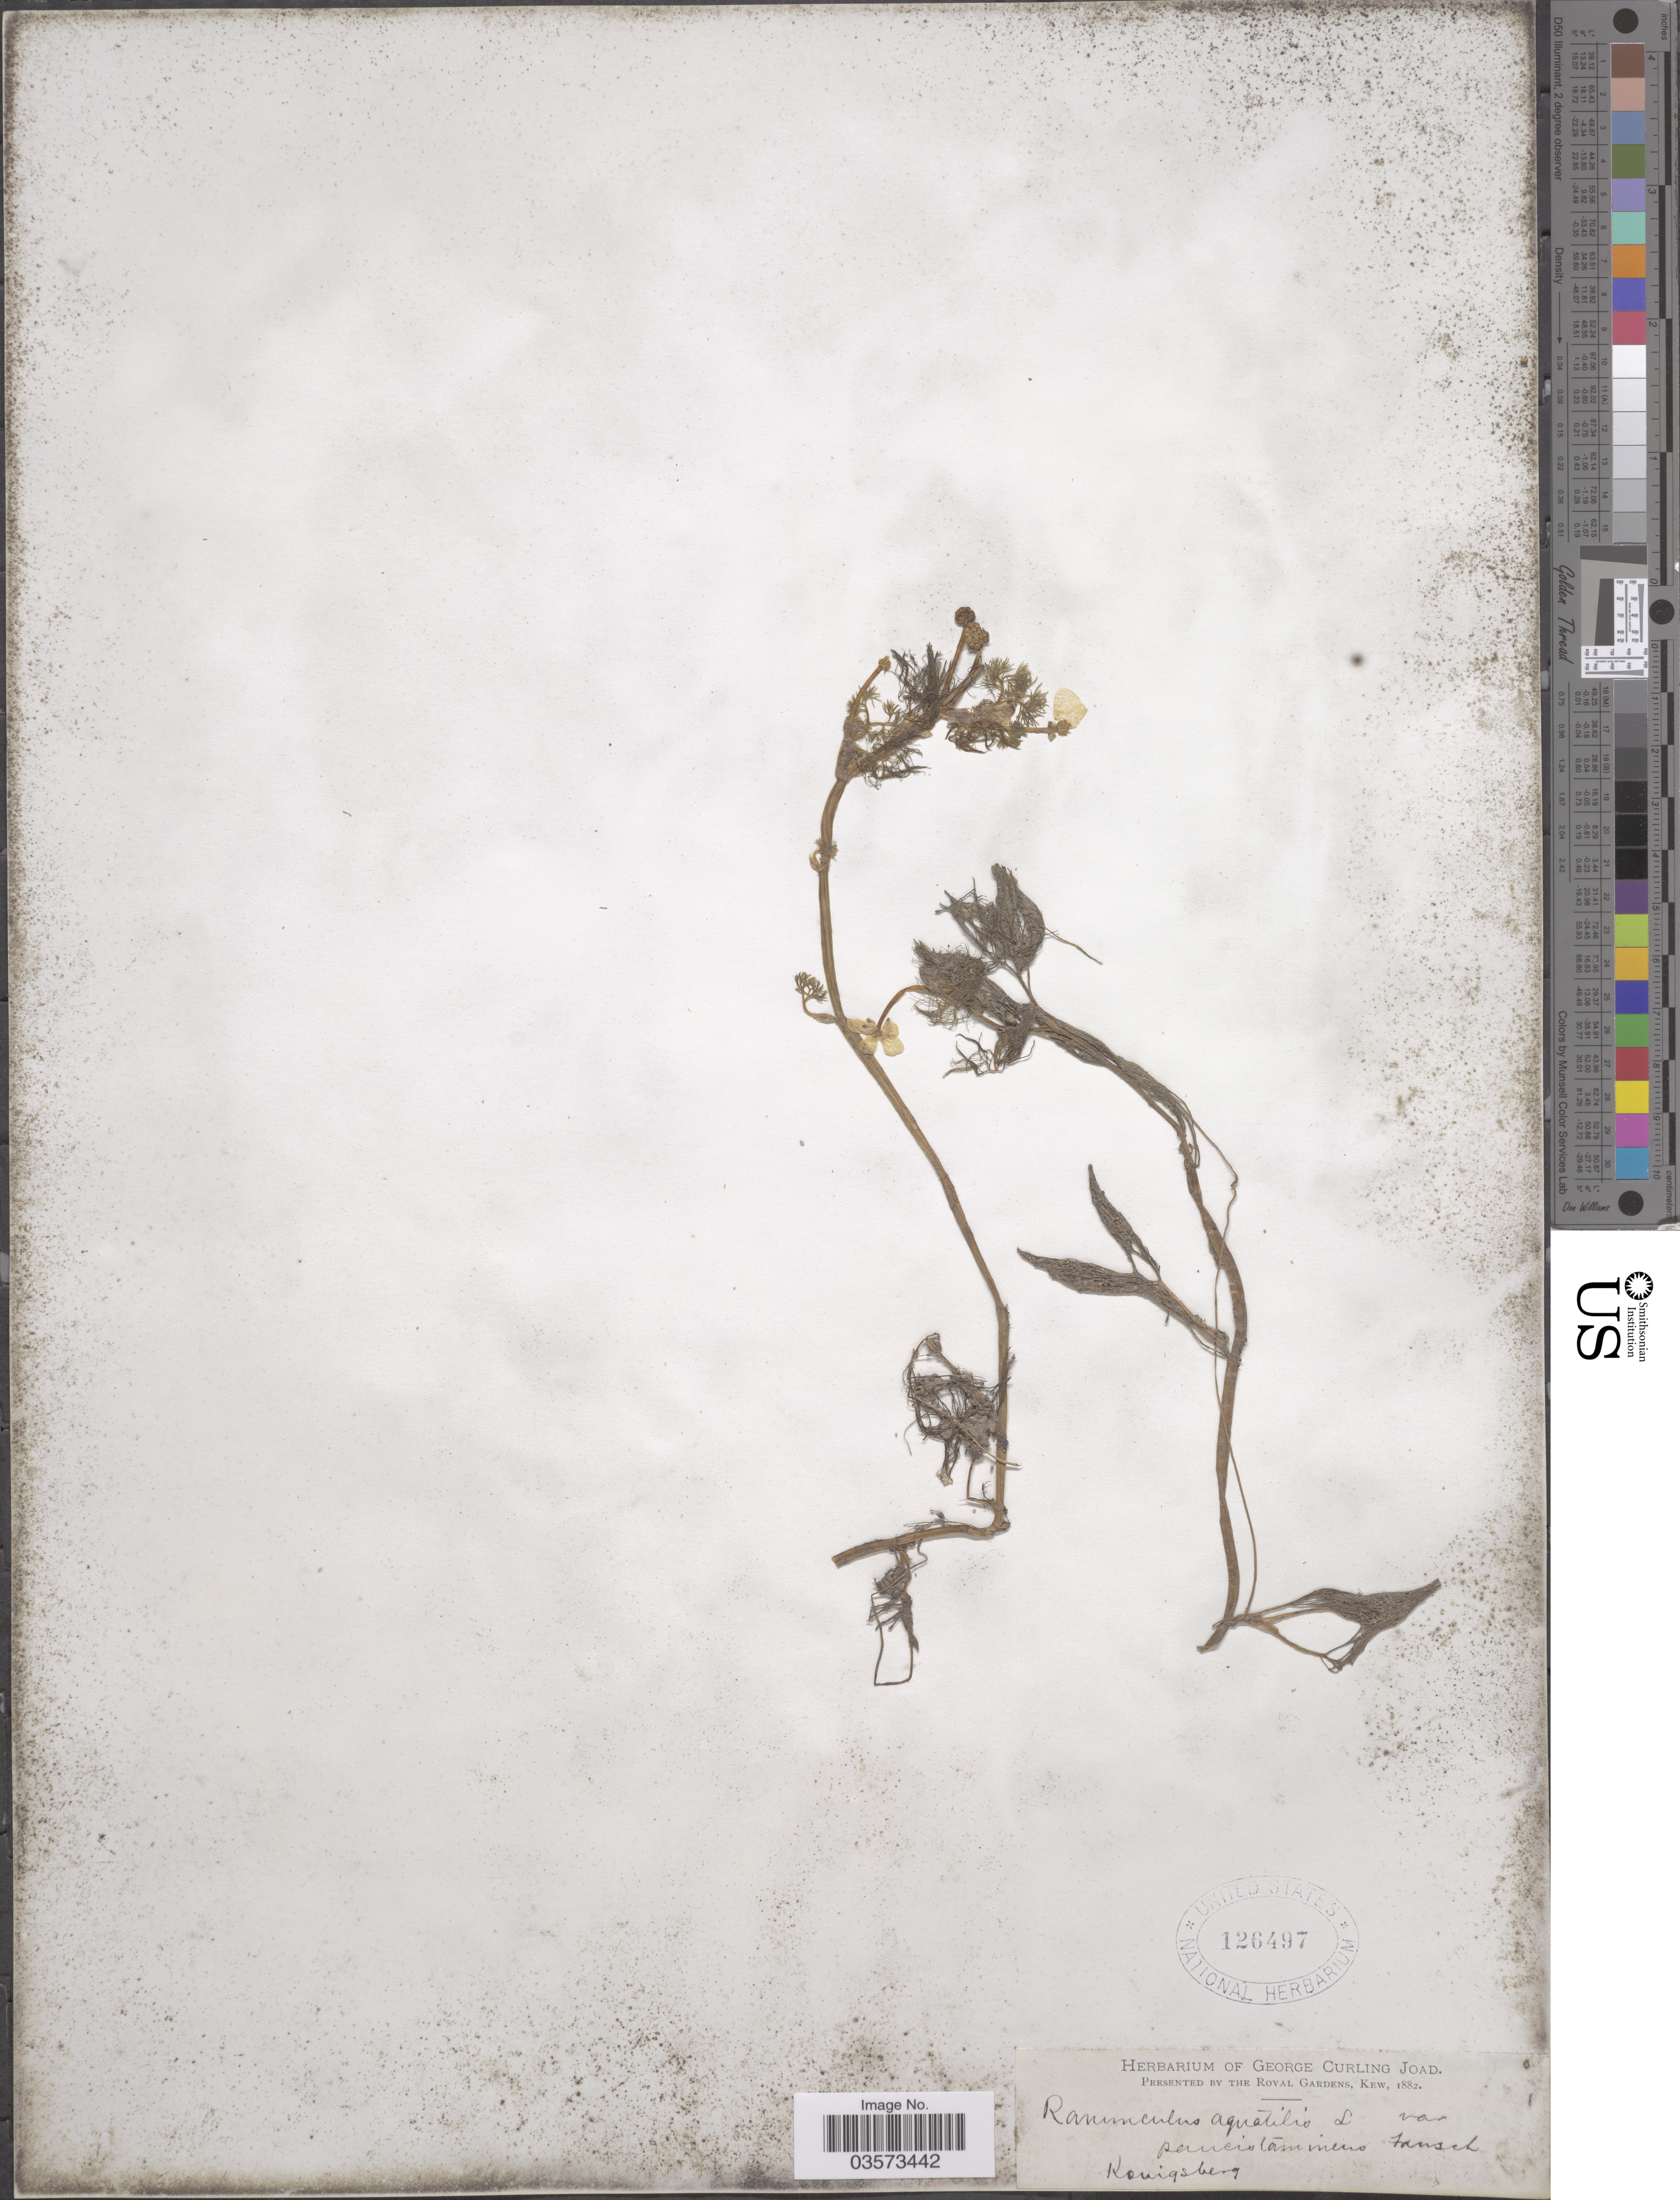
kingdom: Plantae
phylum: Tracheophyta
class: Magnoliopsida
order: Ranunculales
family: Ranunculaceae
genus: Ranunculus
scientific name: Ranunculus aquatilis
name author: L.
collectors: ex herb. George Curling Joad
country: Russian Federation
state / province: Kaliningrad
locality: Konigsberg.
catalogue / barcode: US 126497